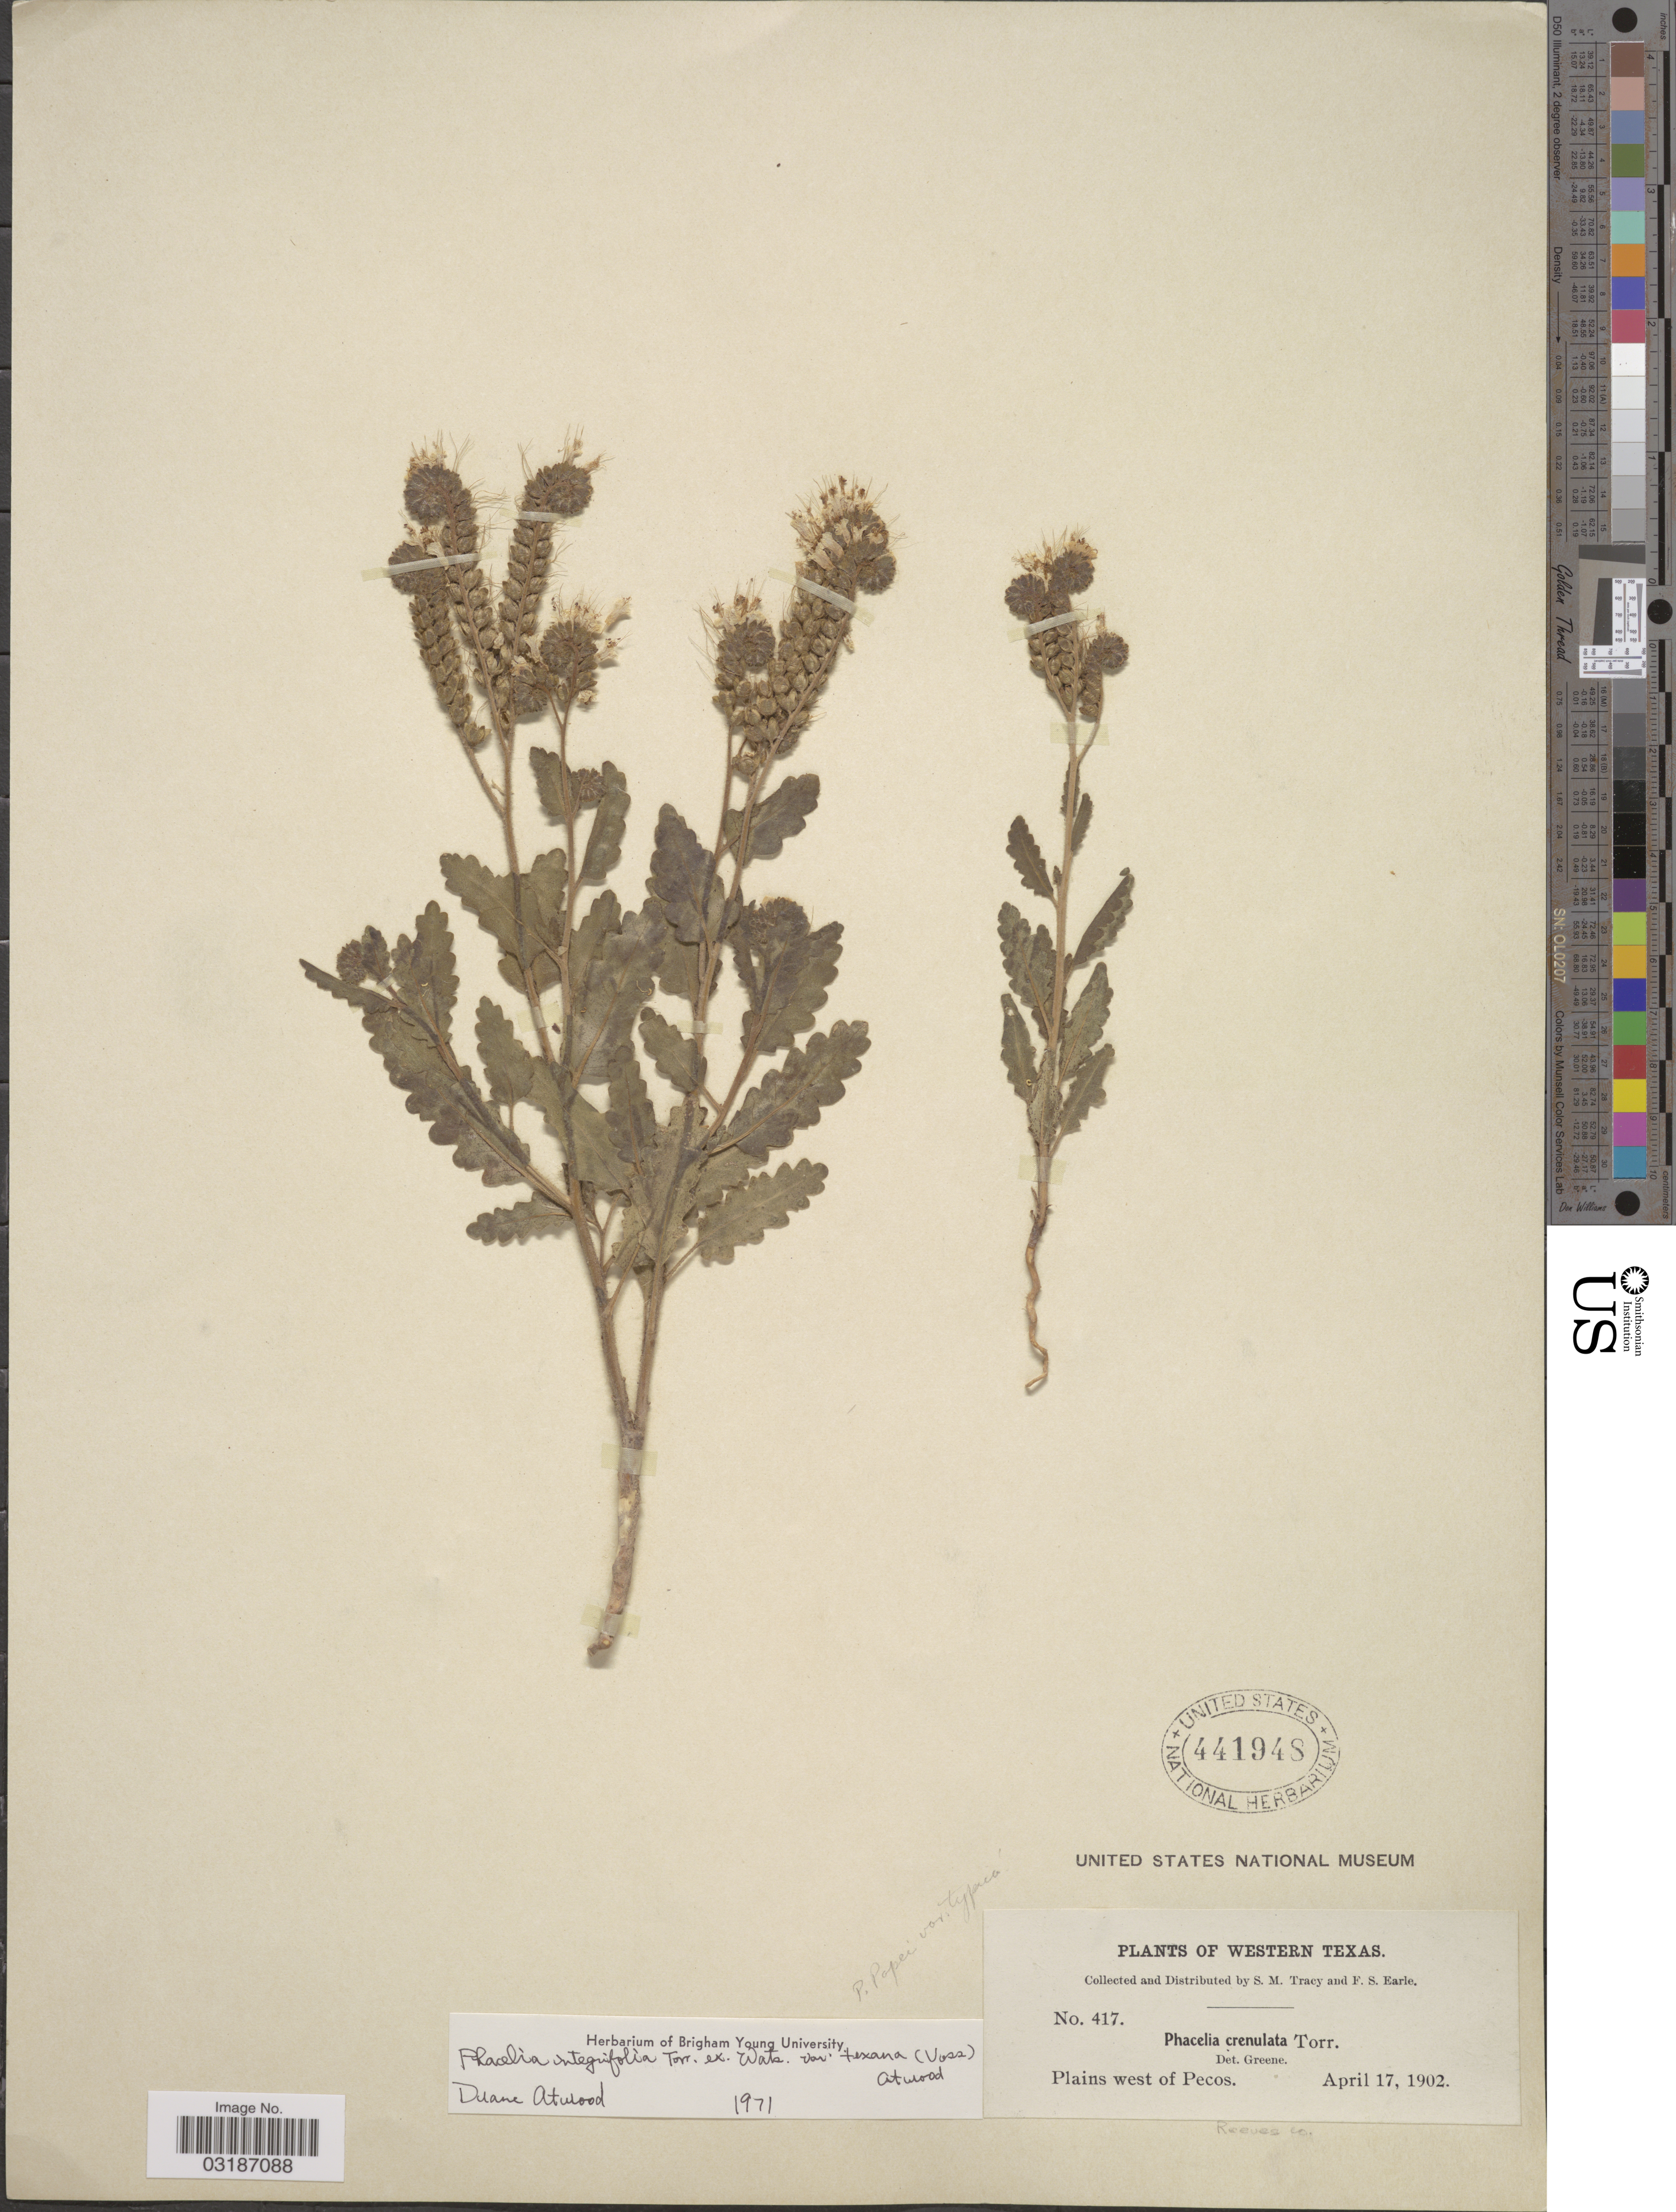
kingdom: Plantae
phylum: Tracheophyta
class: Magnoliopsida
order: Boraginales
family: Hydrophyllaceae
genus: Phacelia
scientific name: Phacelia integrifolia var. texana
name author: (J.W. Voss) N.D. Atwood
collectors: S. M. Tracy & F. S. Earle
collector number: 417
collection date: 1902-04-17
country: United States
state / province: Texas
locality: Western Texas. Plains west of Pecos. Reeves Co.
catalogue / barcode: US 441948